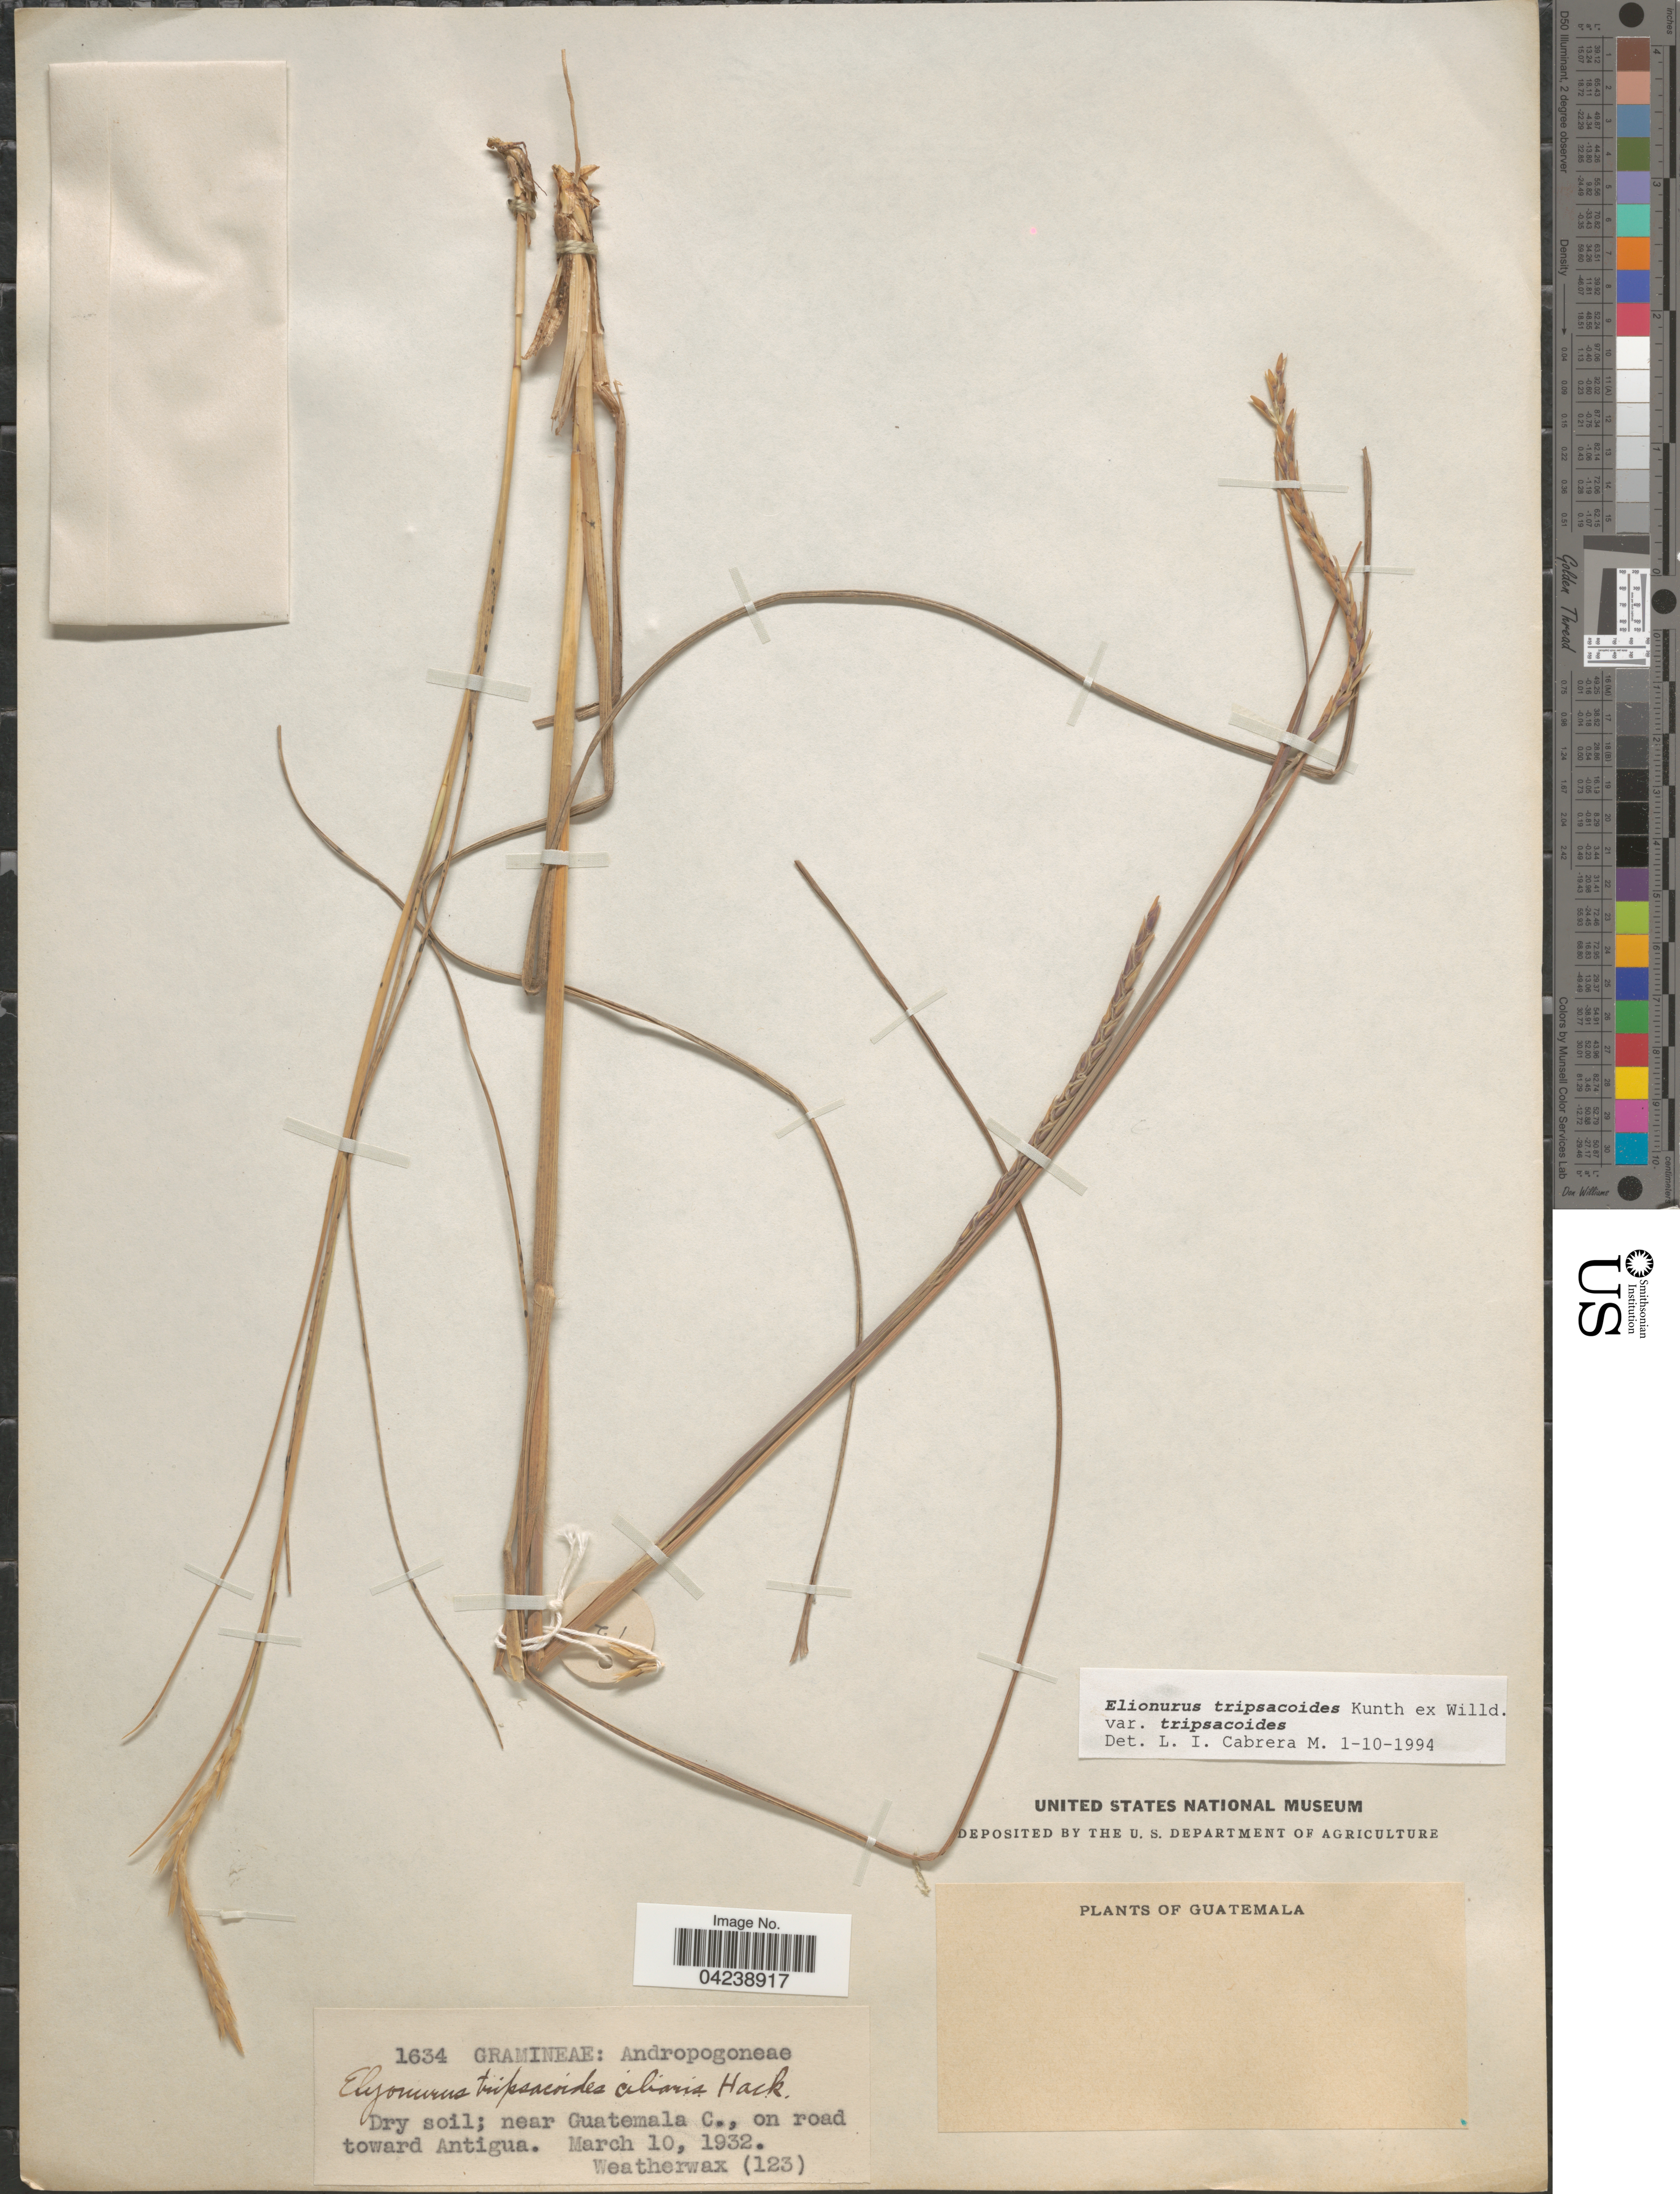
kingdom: Plantae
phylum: Tracheophyta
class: Liliopsida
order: Poales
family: Poaceae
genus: Elionurus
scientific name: Elionurus tripsacoides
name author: Humb. & Bonpl. ex Willd.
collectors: -. Weatherwax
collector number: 123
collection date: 1932-03-10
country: Guatemala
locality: Dry soil; near Guatemala C., on road toward Antigua.